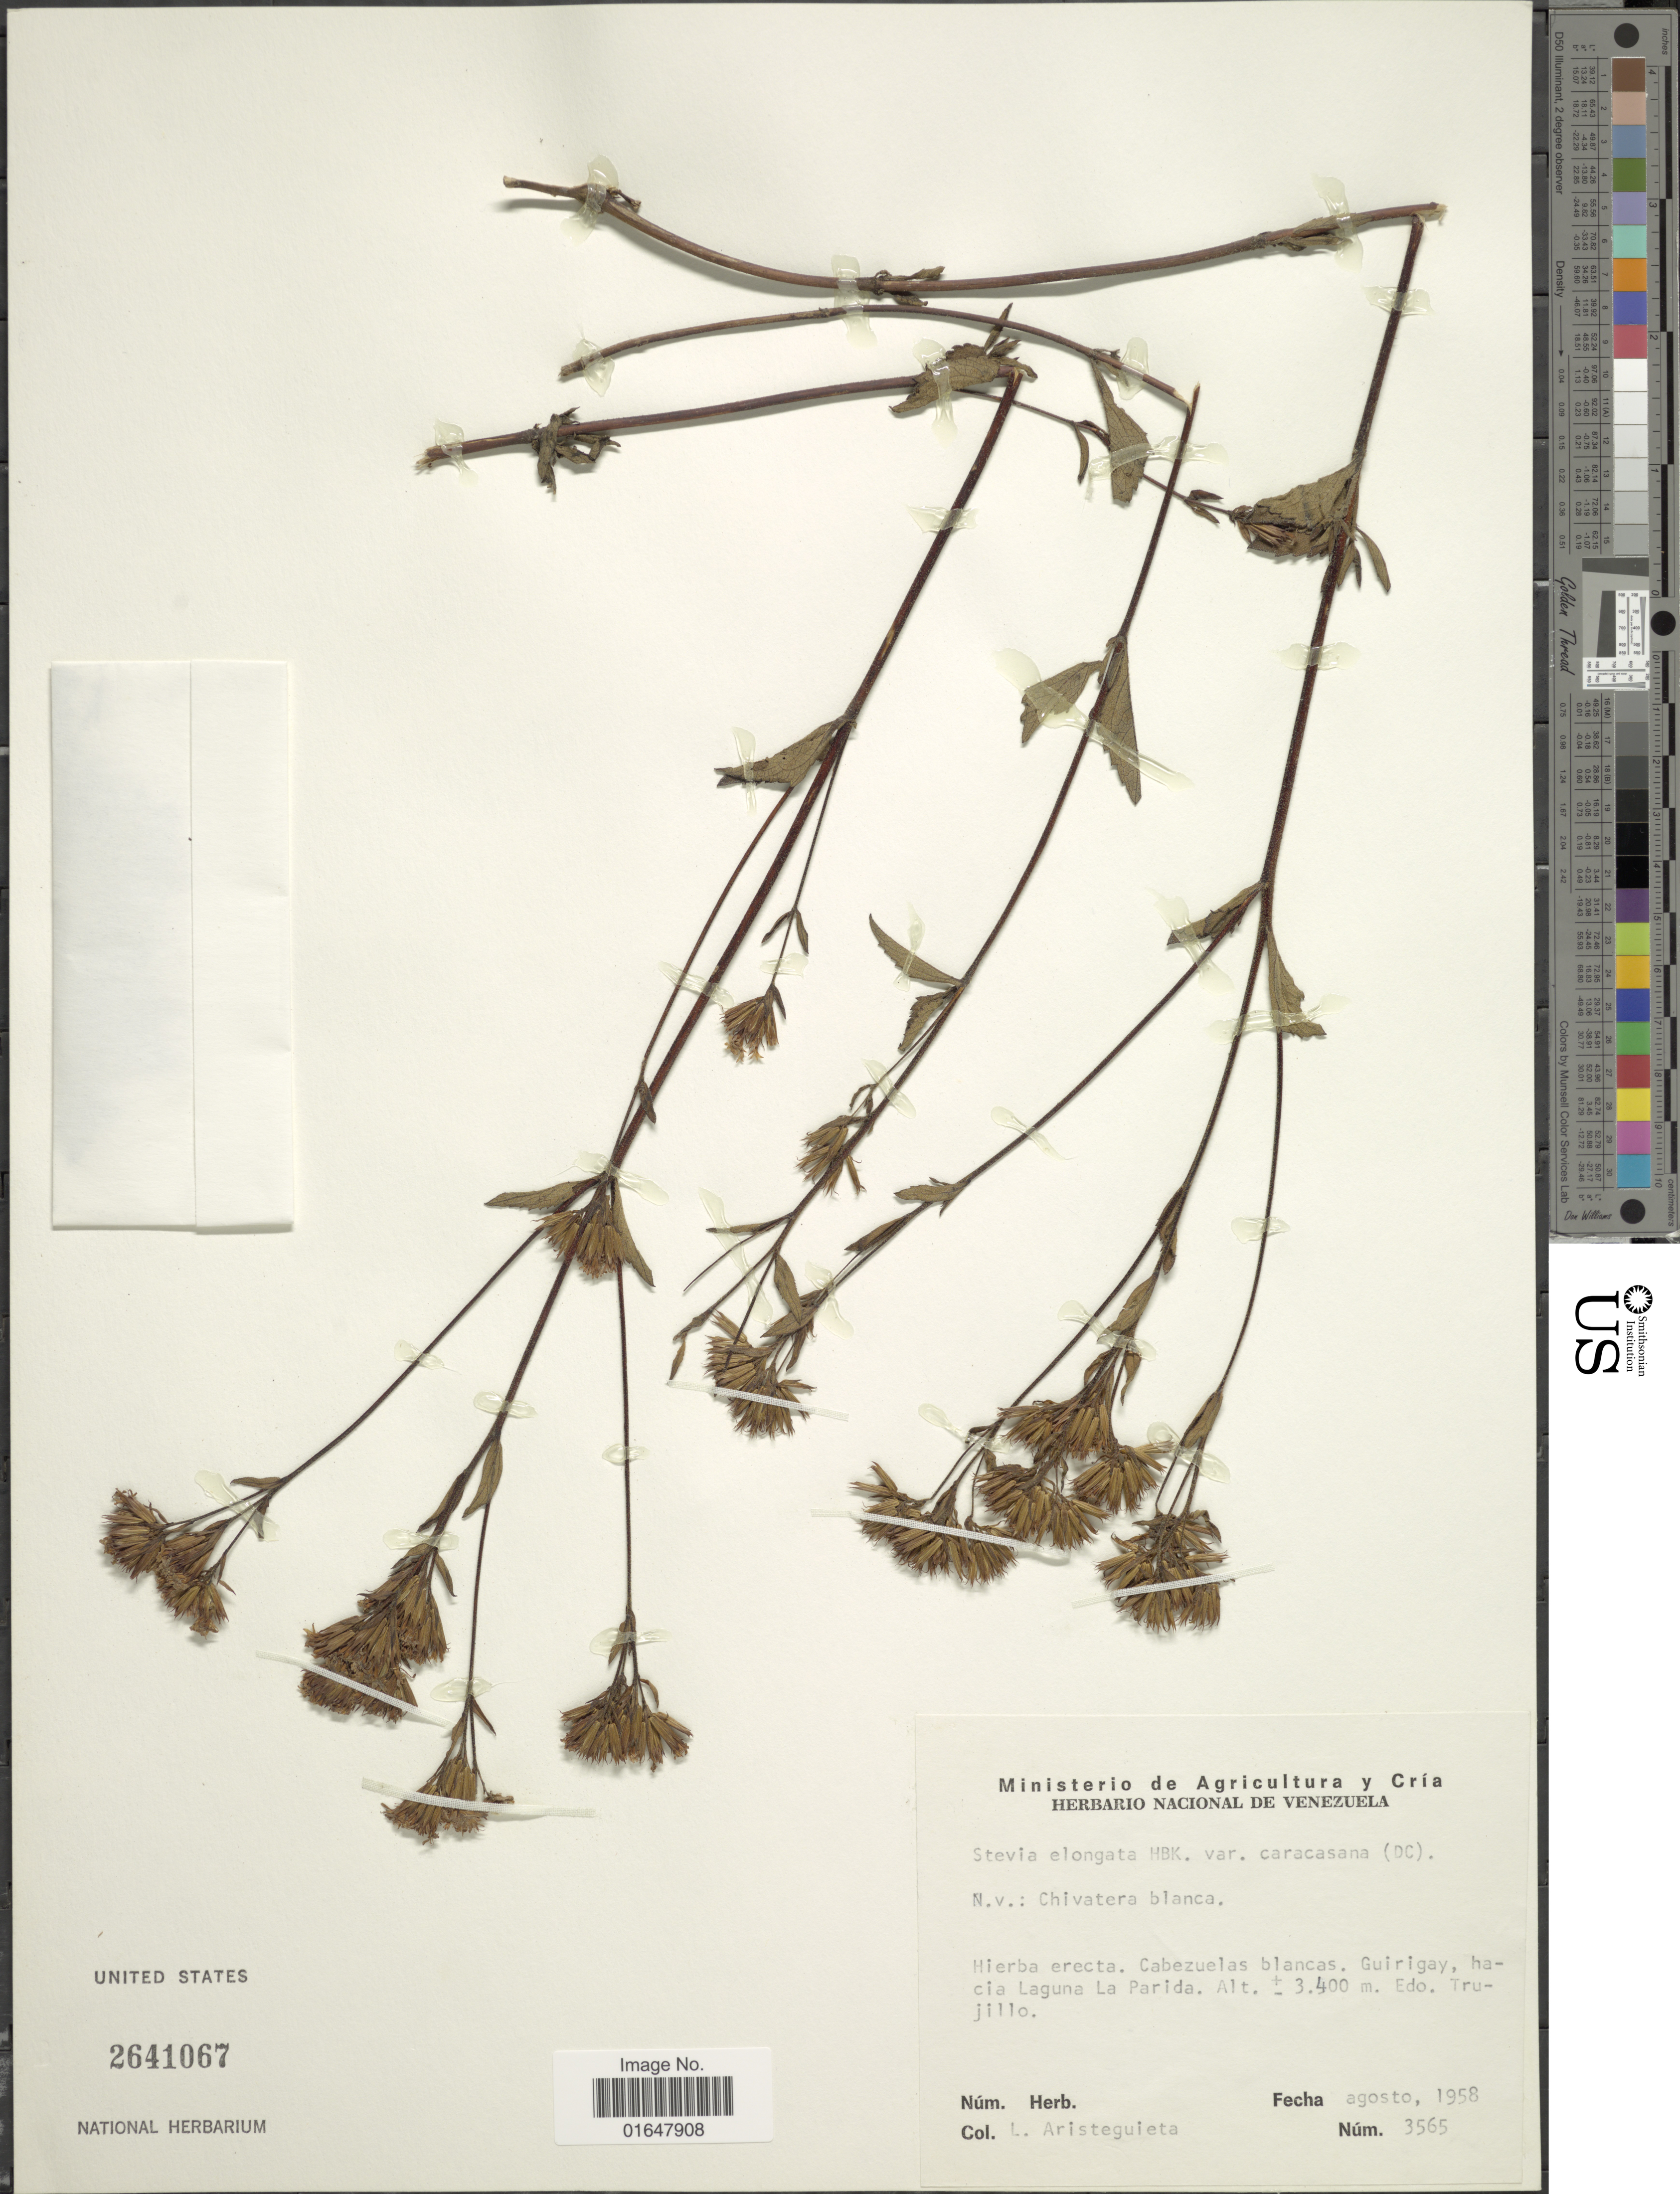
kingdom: Plantae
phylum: Tracheophyta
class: Magnoliopsida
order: Asterales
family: Asteraceae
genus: Stevia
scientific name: Stevia caracasana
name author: DC.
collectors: L. Aristeguieta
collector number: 3565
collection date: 1958-08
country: Venezuela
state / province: Trujillo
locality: Guirigay, hacia Laguna La Parida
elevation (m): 3400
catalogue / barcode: US 2641067